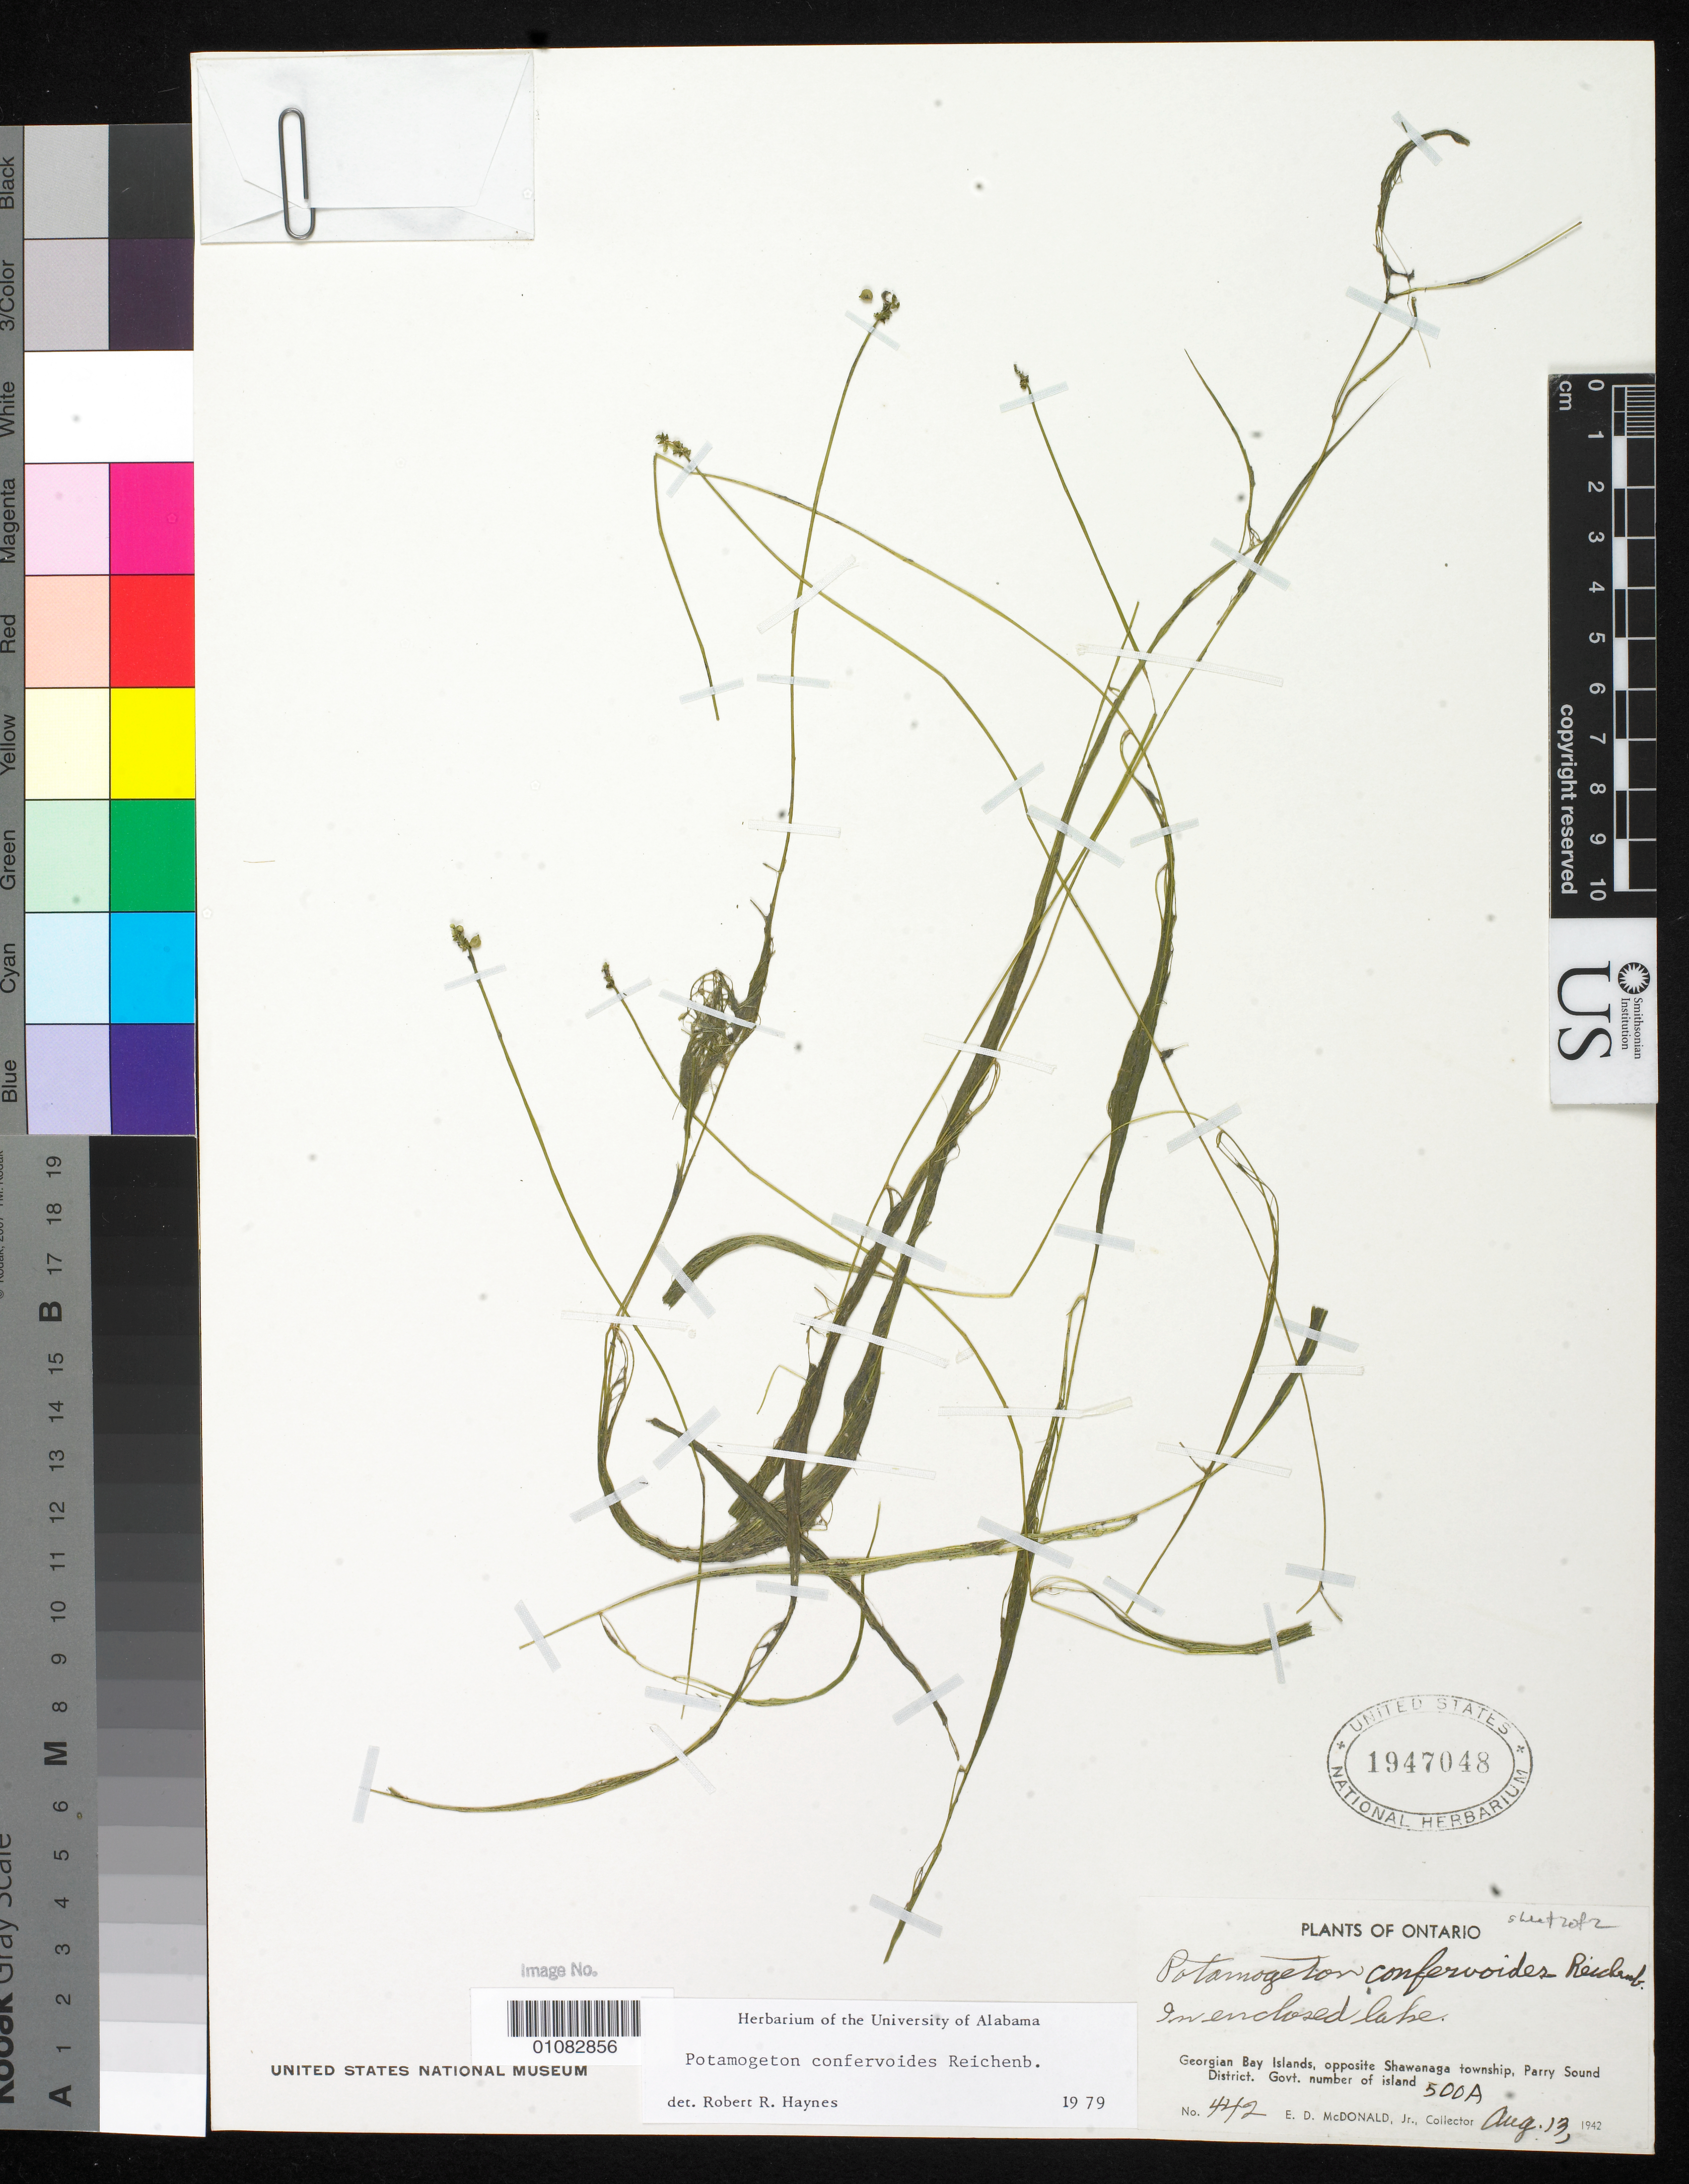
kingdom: Plantae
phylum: Tracheophyta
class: Liliopsida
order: Alismatales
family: Potamogetonaceae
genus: Potamogeton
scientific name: Potamogeton confervoides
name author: Rchb.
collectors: E. D. McDonald Jr.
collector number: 442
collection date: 1942-08-13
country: Canada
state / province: Ontario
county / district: Parry Sound District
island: Georgian Bay Islands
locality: Govt. number of island: 500A, opposite Shawanaga township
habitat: In enclosed lake.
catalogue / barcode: US 1947048